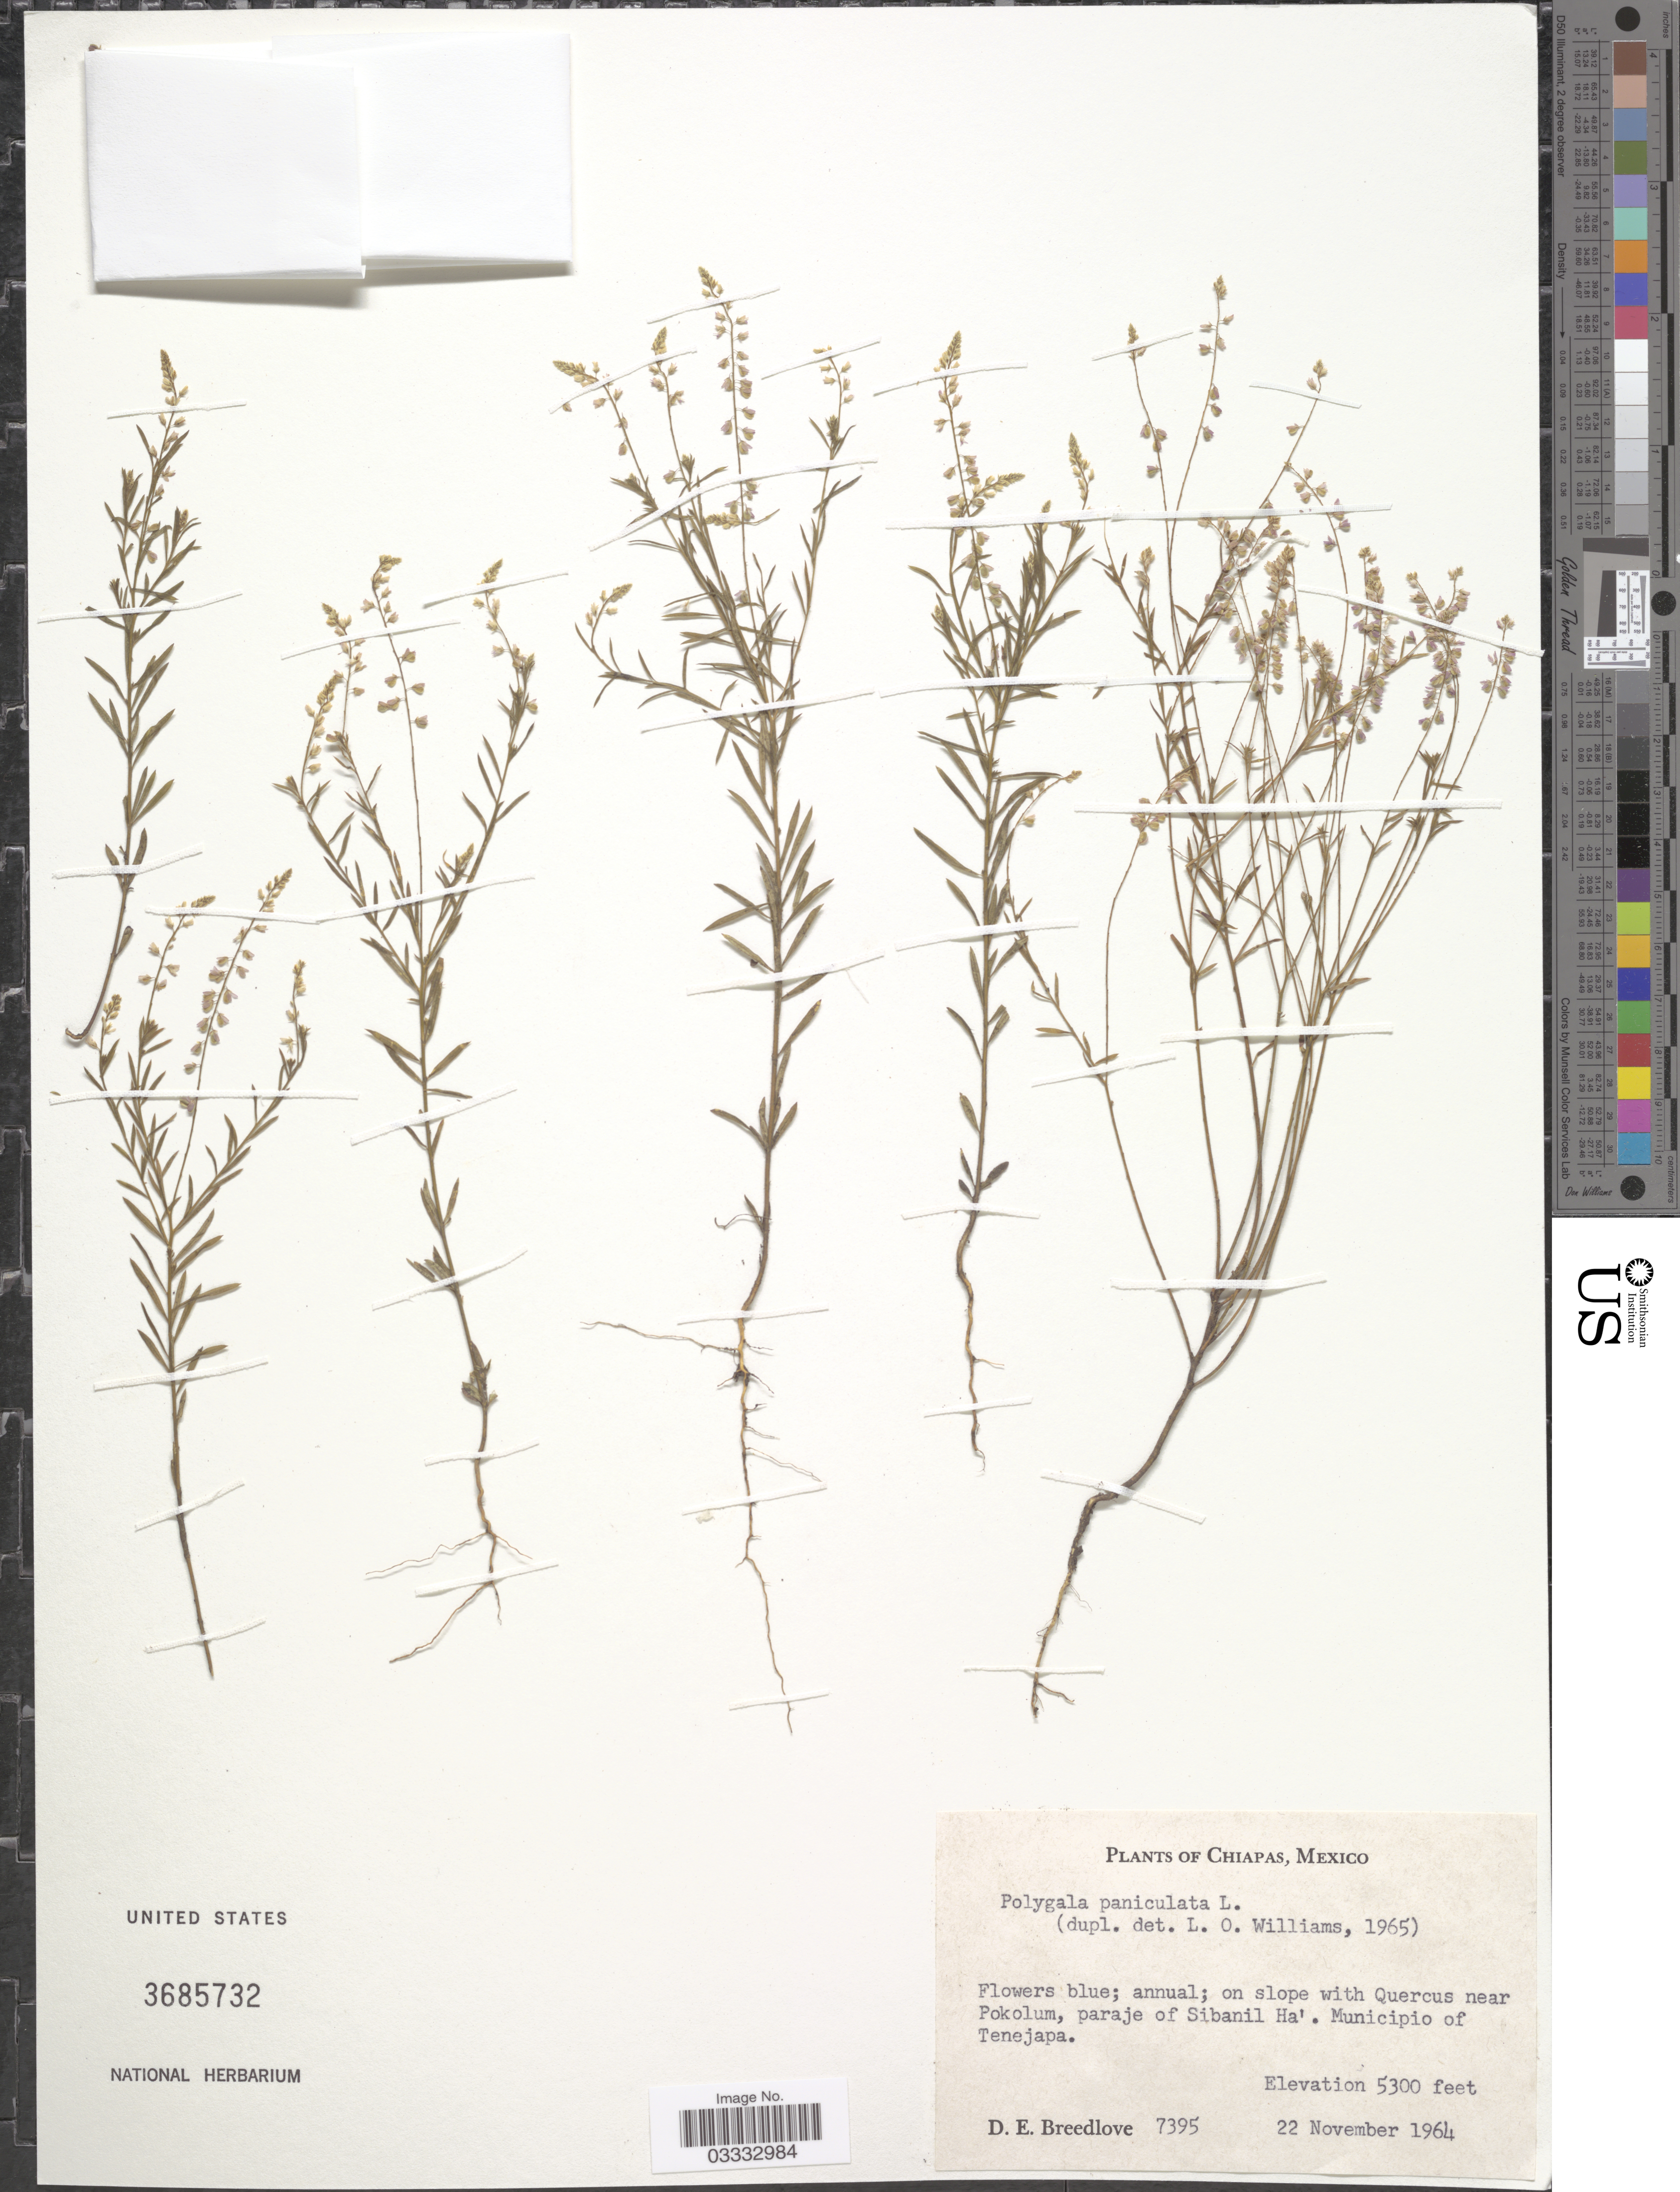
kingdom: Plantae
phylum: Tracheophyta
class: Magnoliopsida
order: Fabales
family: Polygalaceae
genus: Polygala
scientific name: Polygala paniculata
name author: L.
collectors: D. E. Breedlove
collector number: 7395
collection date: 1964-11-22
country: Mexico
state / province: Chiapas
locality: Near Pokolum, paraje of Sibanil Ha'. Municipio of Tenejapa.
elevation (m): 1615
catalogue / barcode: US 3685732